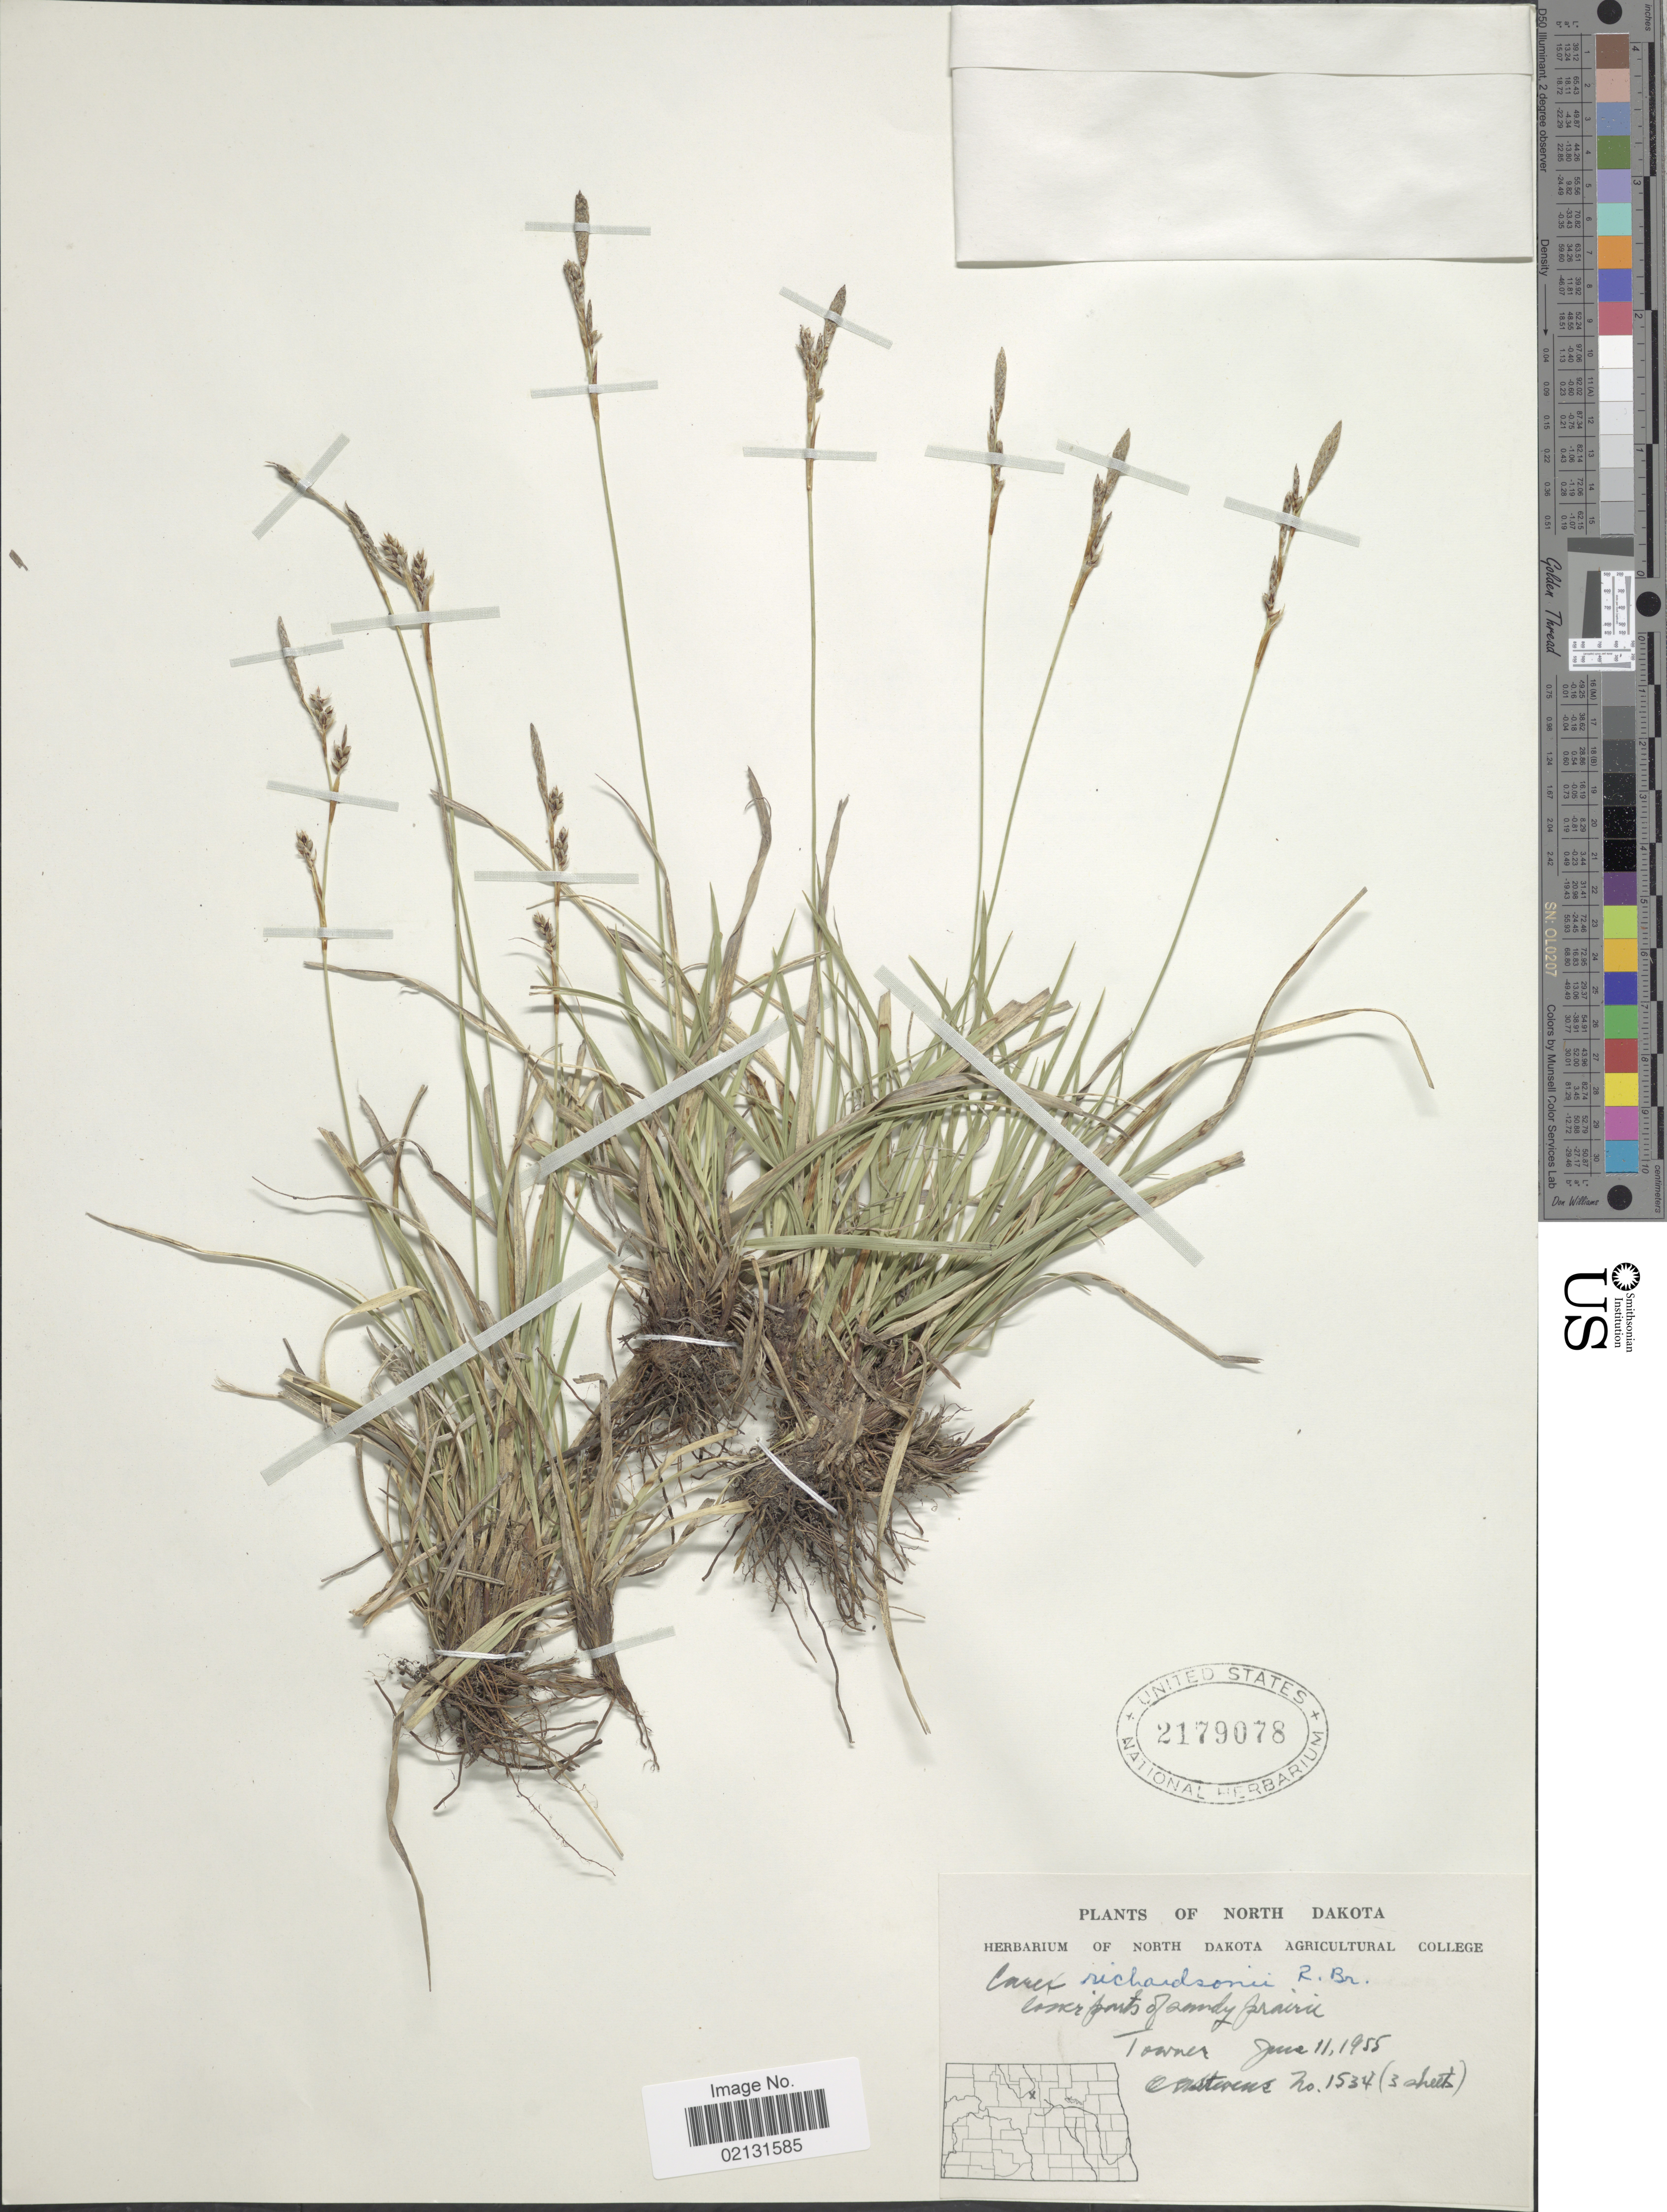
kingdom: Plantae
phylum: Tracheophyta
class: Liliopsida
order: Poales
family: Cyperaceae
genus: Carex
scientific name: Carex richardsonii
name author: R. Br.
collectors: O. A. Stevens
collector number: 1534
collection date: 1955-06-11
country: United States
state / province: North Dakota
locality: Towner, lower parts of sandy prairie.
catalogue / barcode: US 2179078